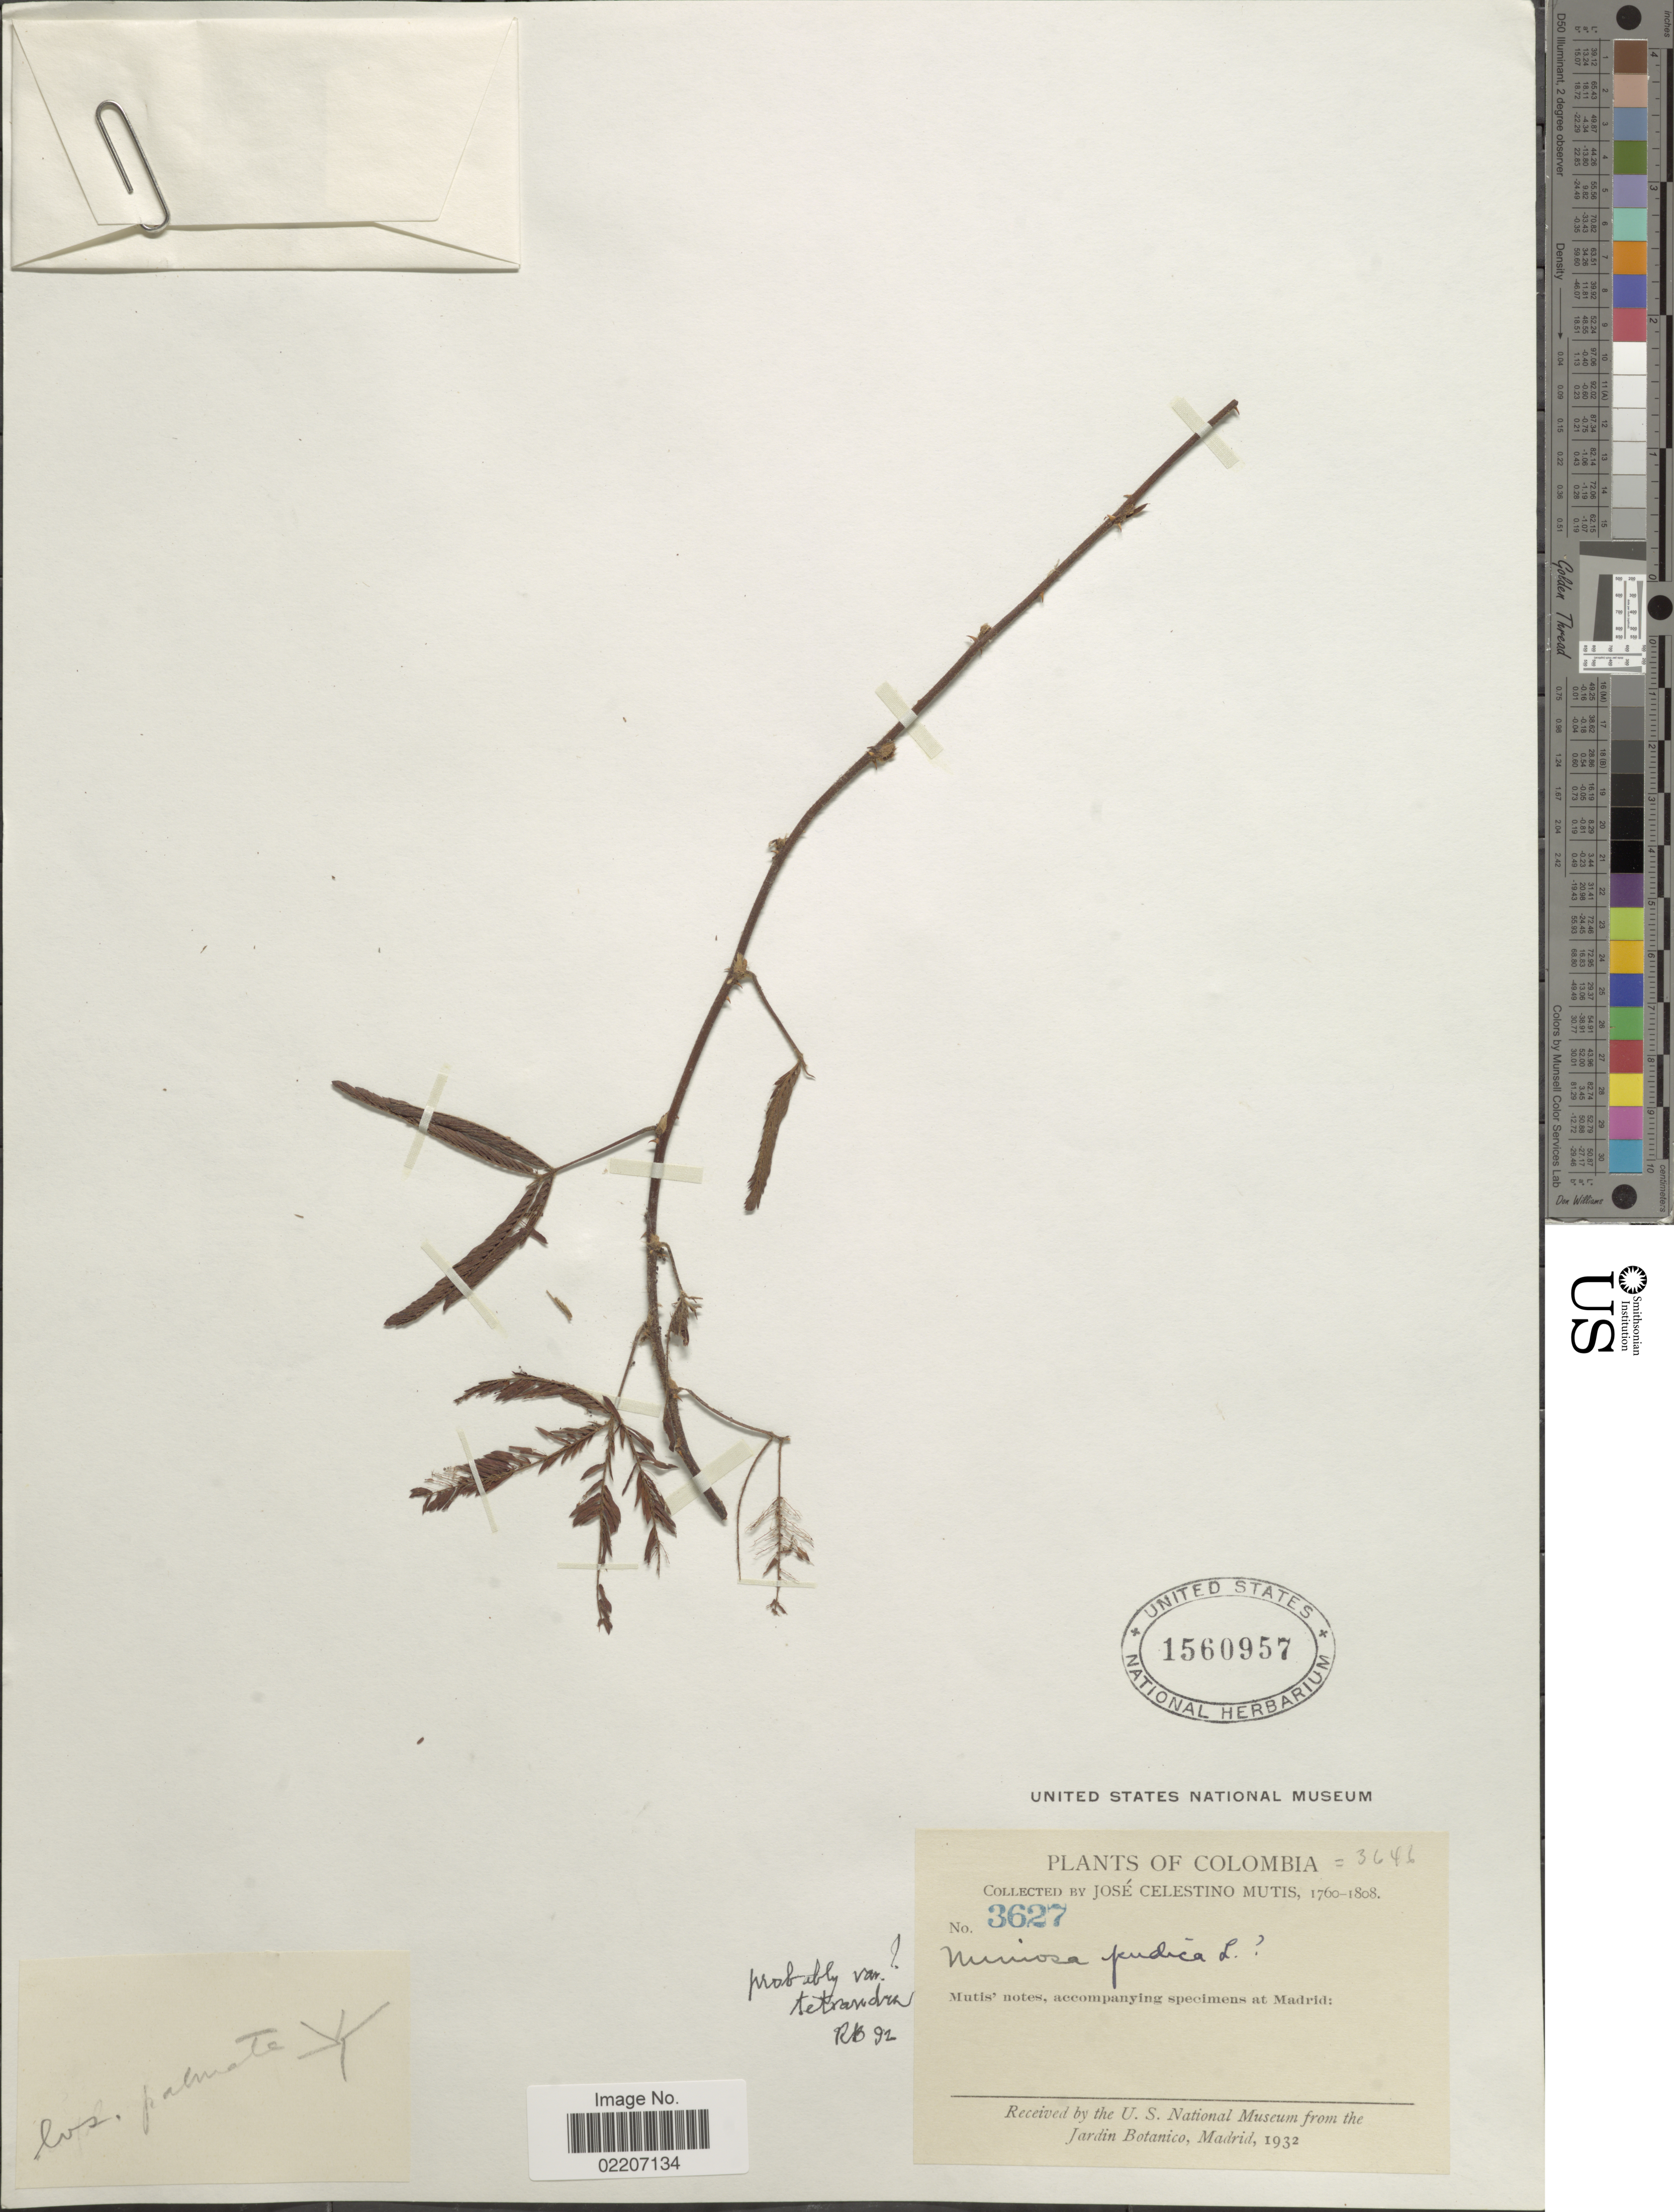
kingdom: Plantae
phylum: Tracheophyta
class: Magnoliopsida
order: Fabales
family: Fabaceae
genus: Mimosa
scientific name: Mimosa pudica var. tetrandra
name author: L.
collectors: J. C. B. Mutis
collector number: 3627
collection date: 1760/1808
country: Colombia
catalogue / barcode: US 1560957